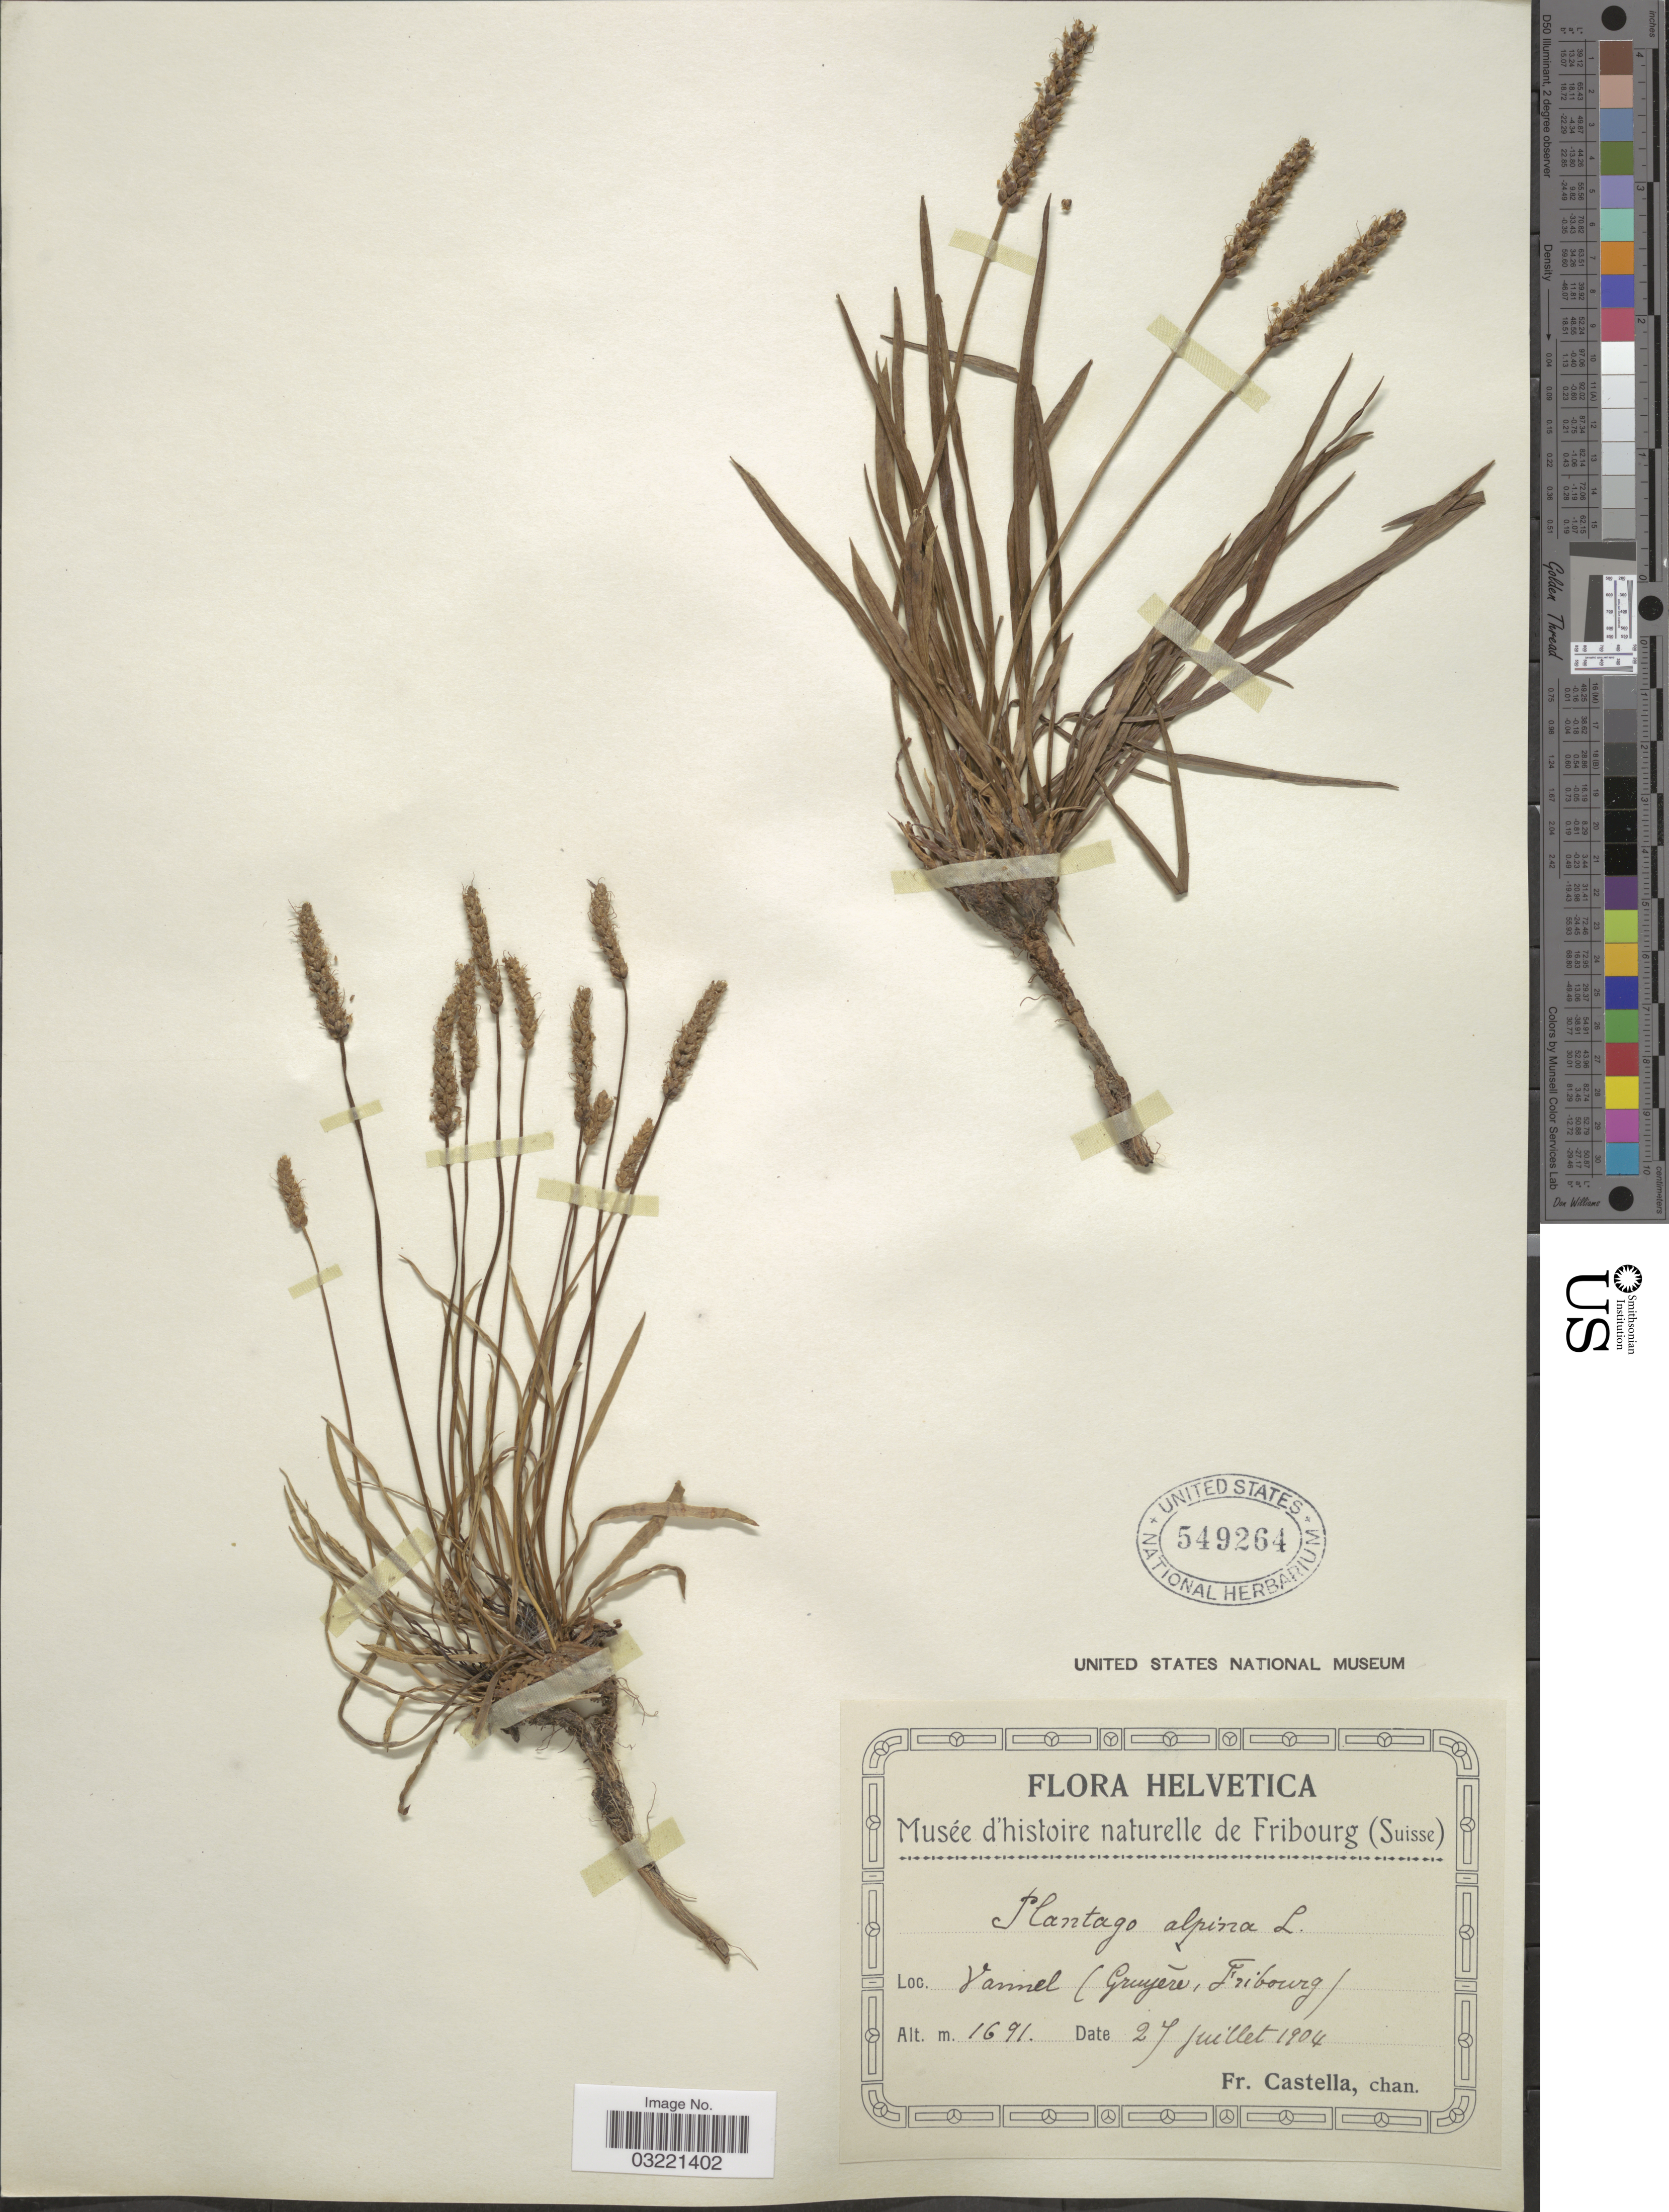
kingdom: Plantae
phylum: Tracheophyta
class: Magnoliopsida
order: Lamiales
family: Plantaginaceae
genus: Plantago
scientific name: Plantago alpina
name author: L.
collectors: Fr. Castella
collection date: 1904-07-27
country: Switzerland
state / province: Fribourg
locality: Helvetica, Vamel (Gruyerè, Fribourg).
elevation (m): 1691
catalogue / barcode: US 549264